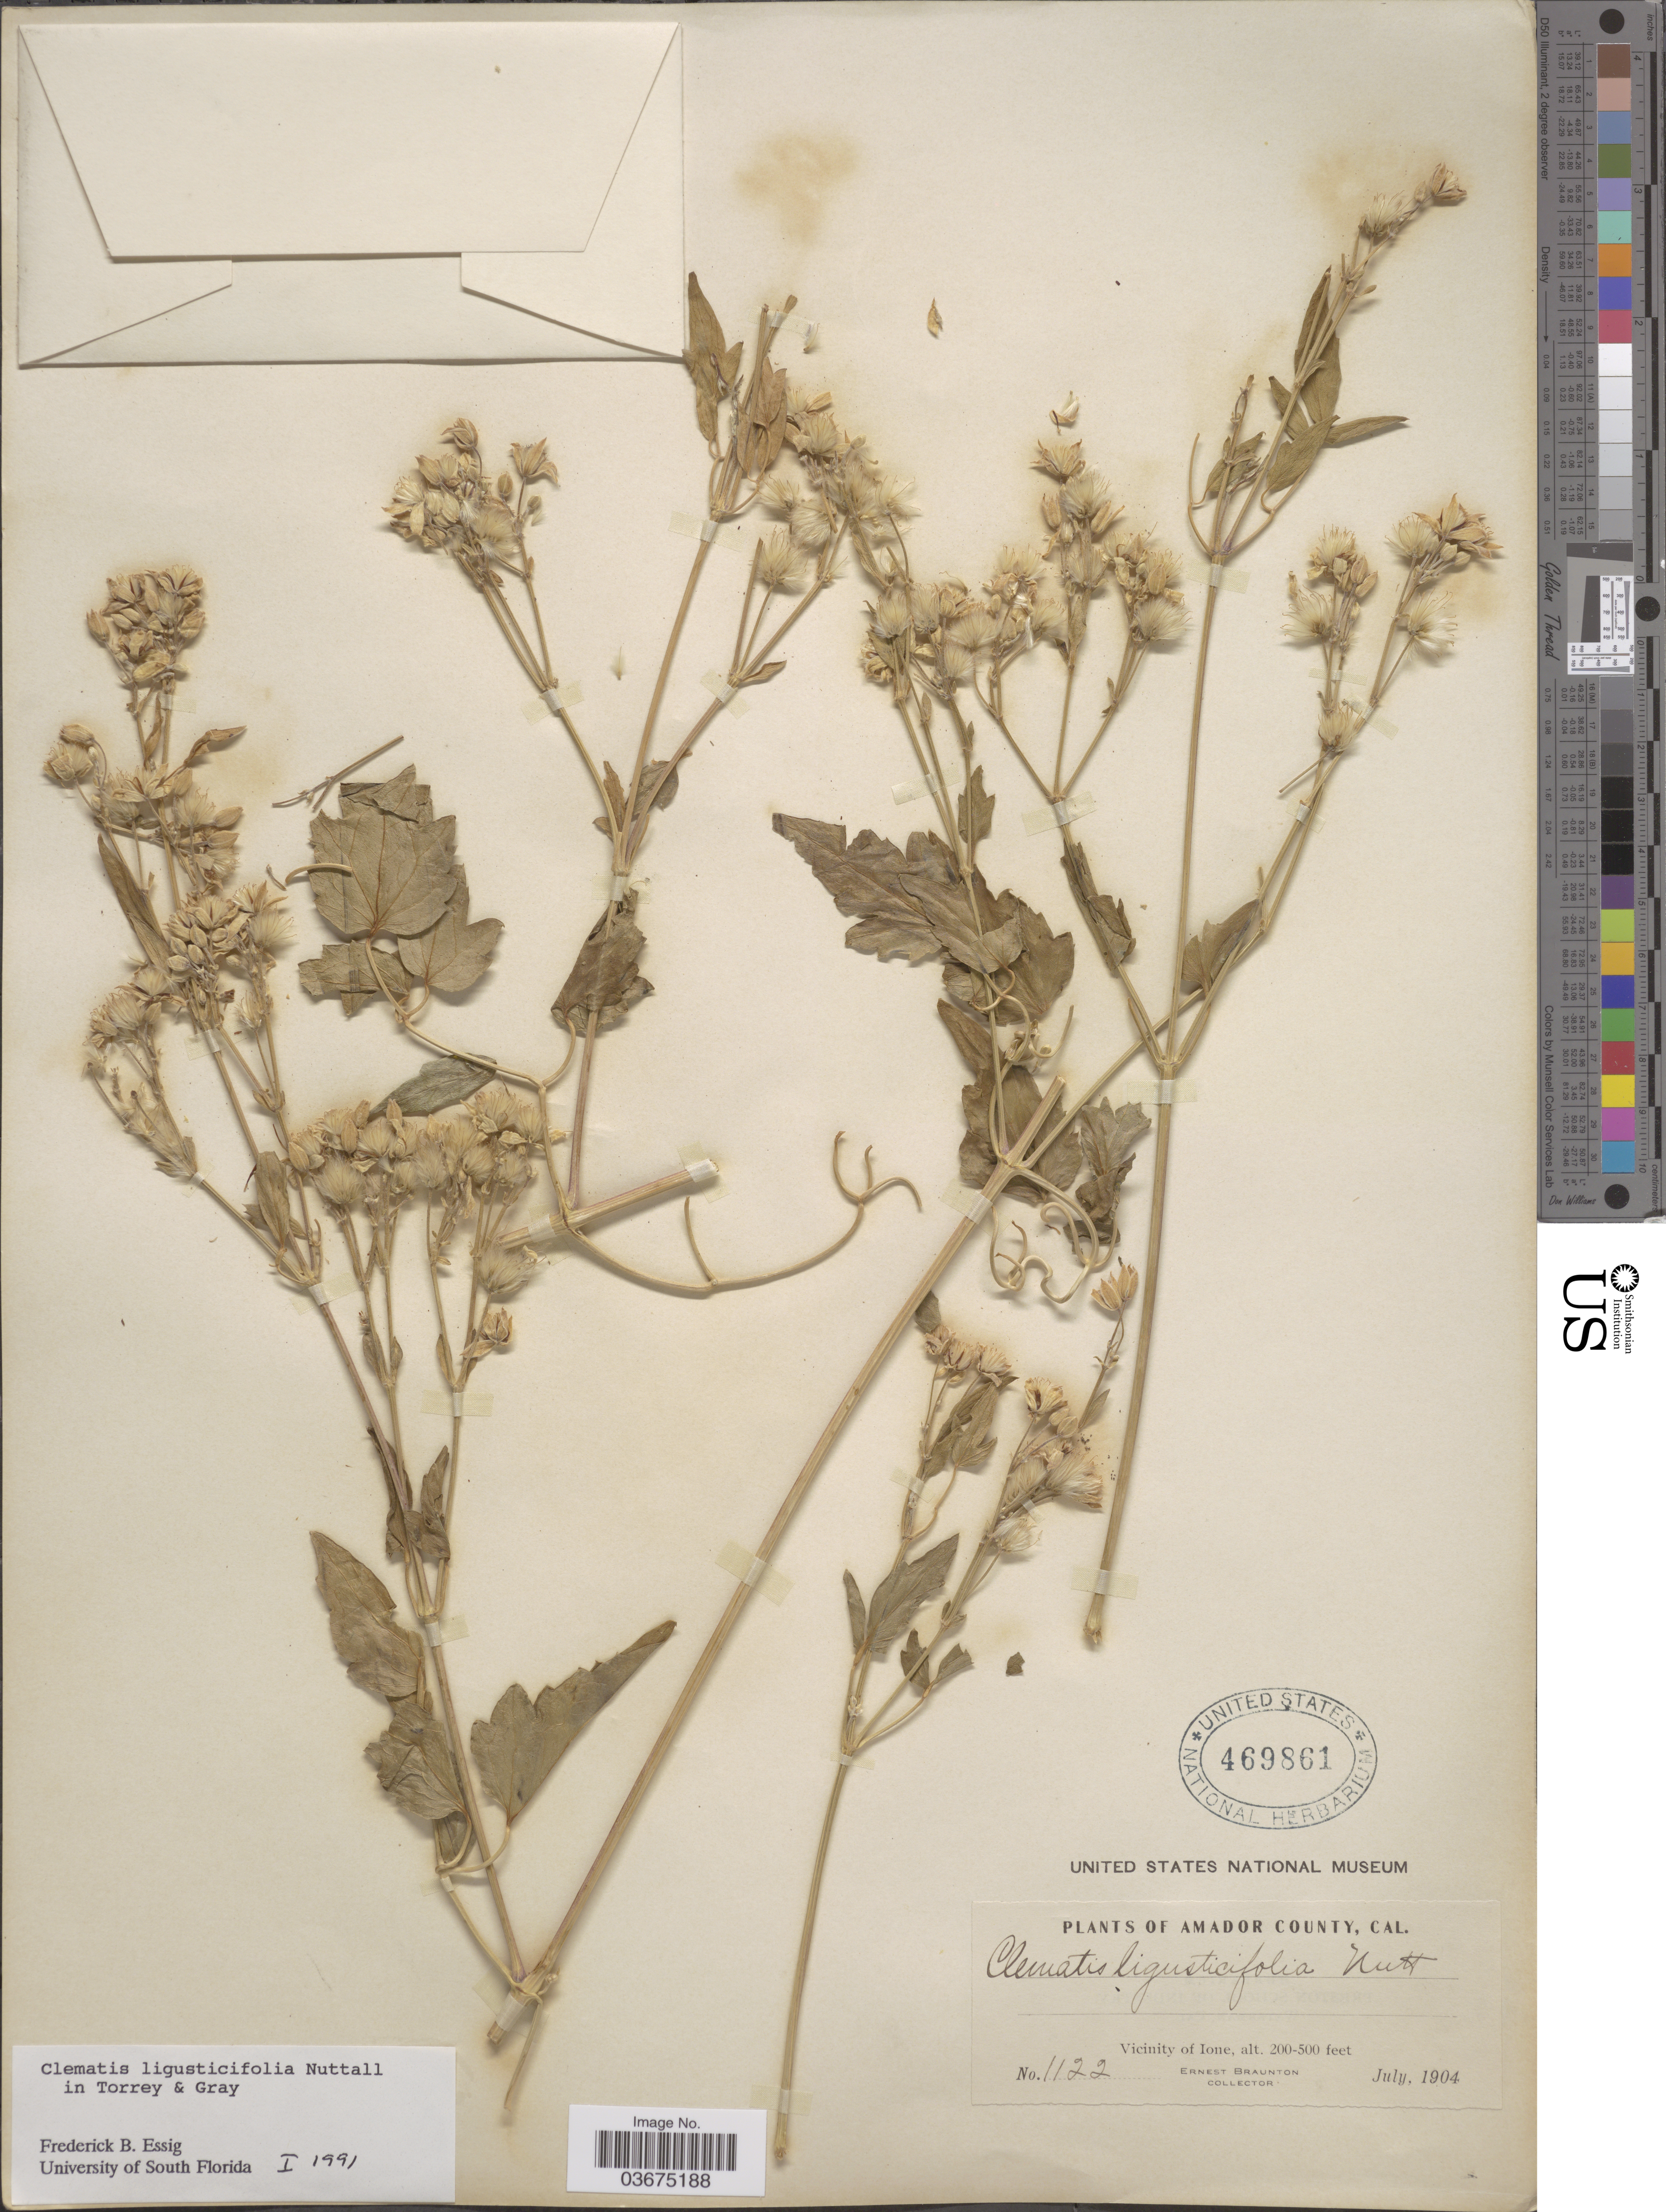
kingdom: Plantae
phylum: Tracheophyta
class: Magnoliopsida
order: Ranunculales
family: Ranunculaceae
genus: Clematis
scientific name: Clematis ligusticifolia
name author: Nutt.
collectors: E. Braunton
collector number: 1122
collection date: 1904-07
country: United States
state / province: California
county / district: Amador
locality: Amador County. Vicinity of Ione.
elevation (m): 61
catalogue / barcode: US 469861